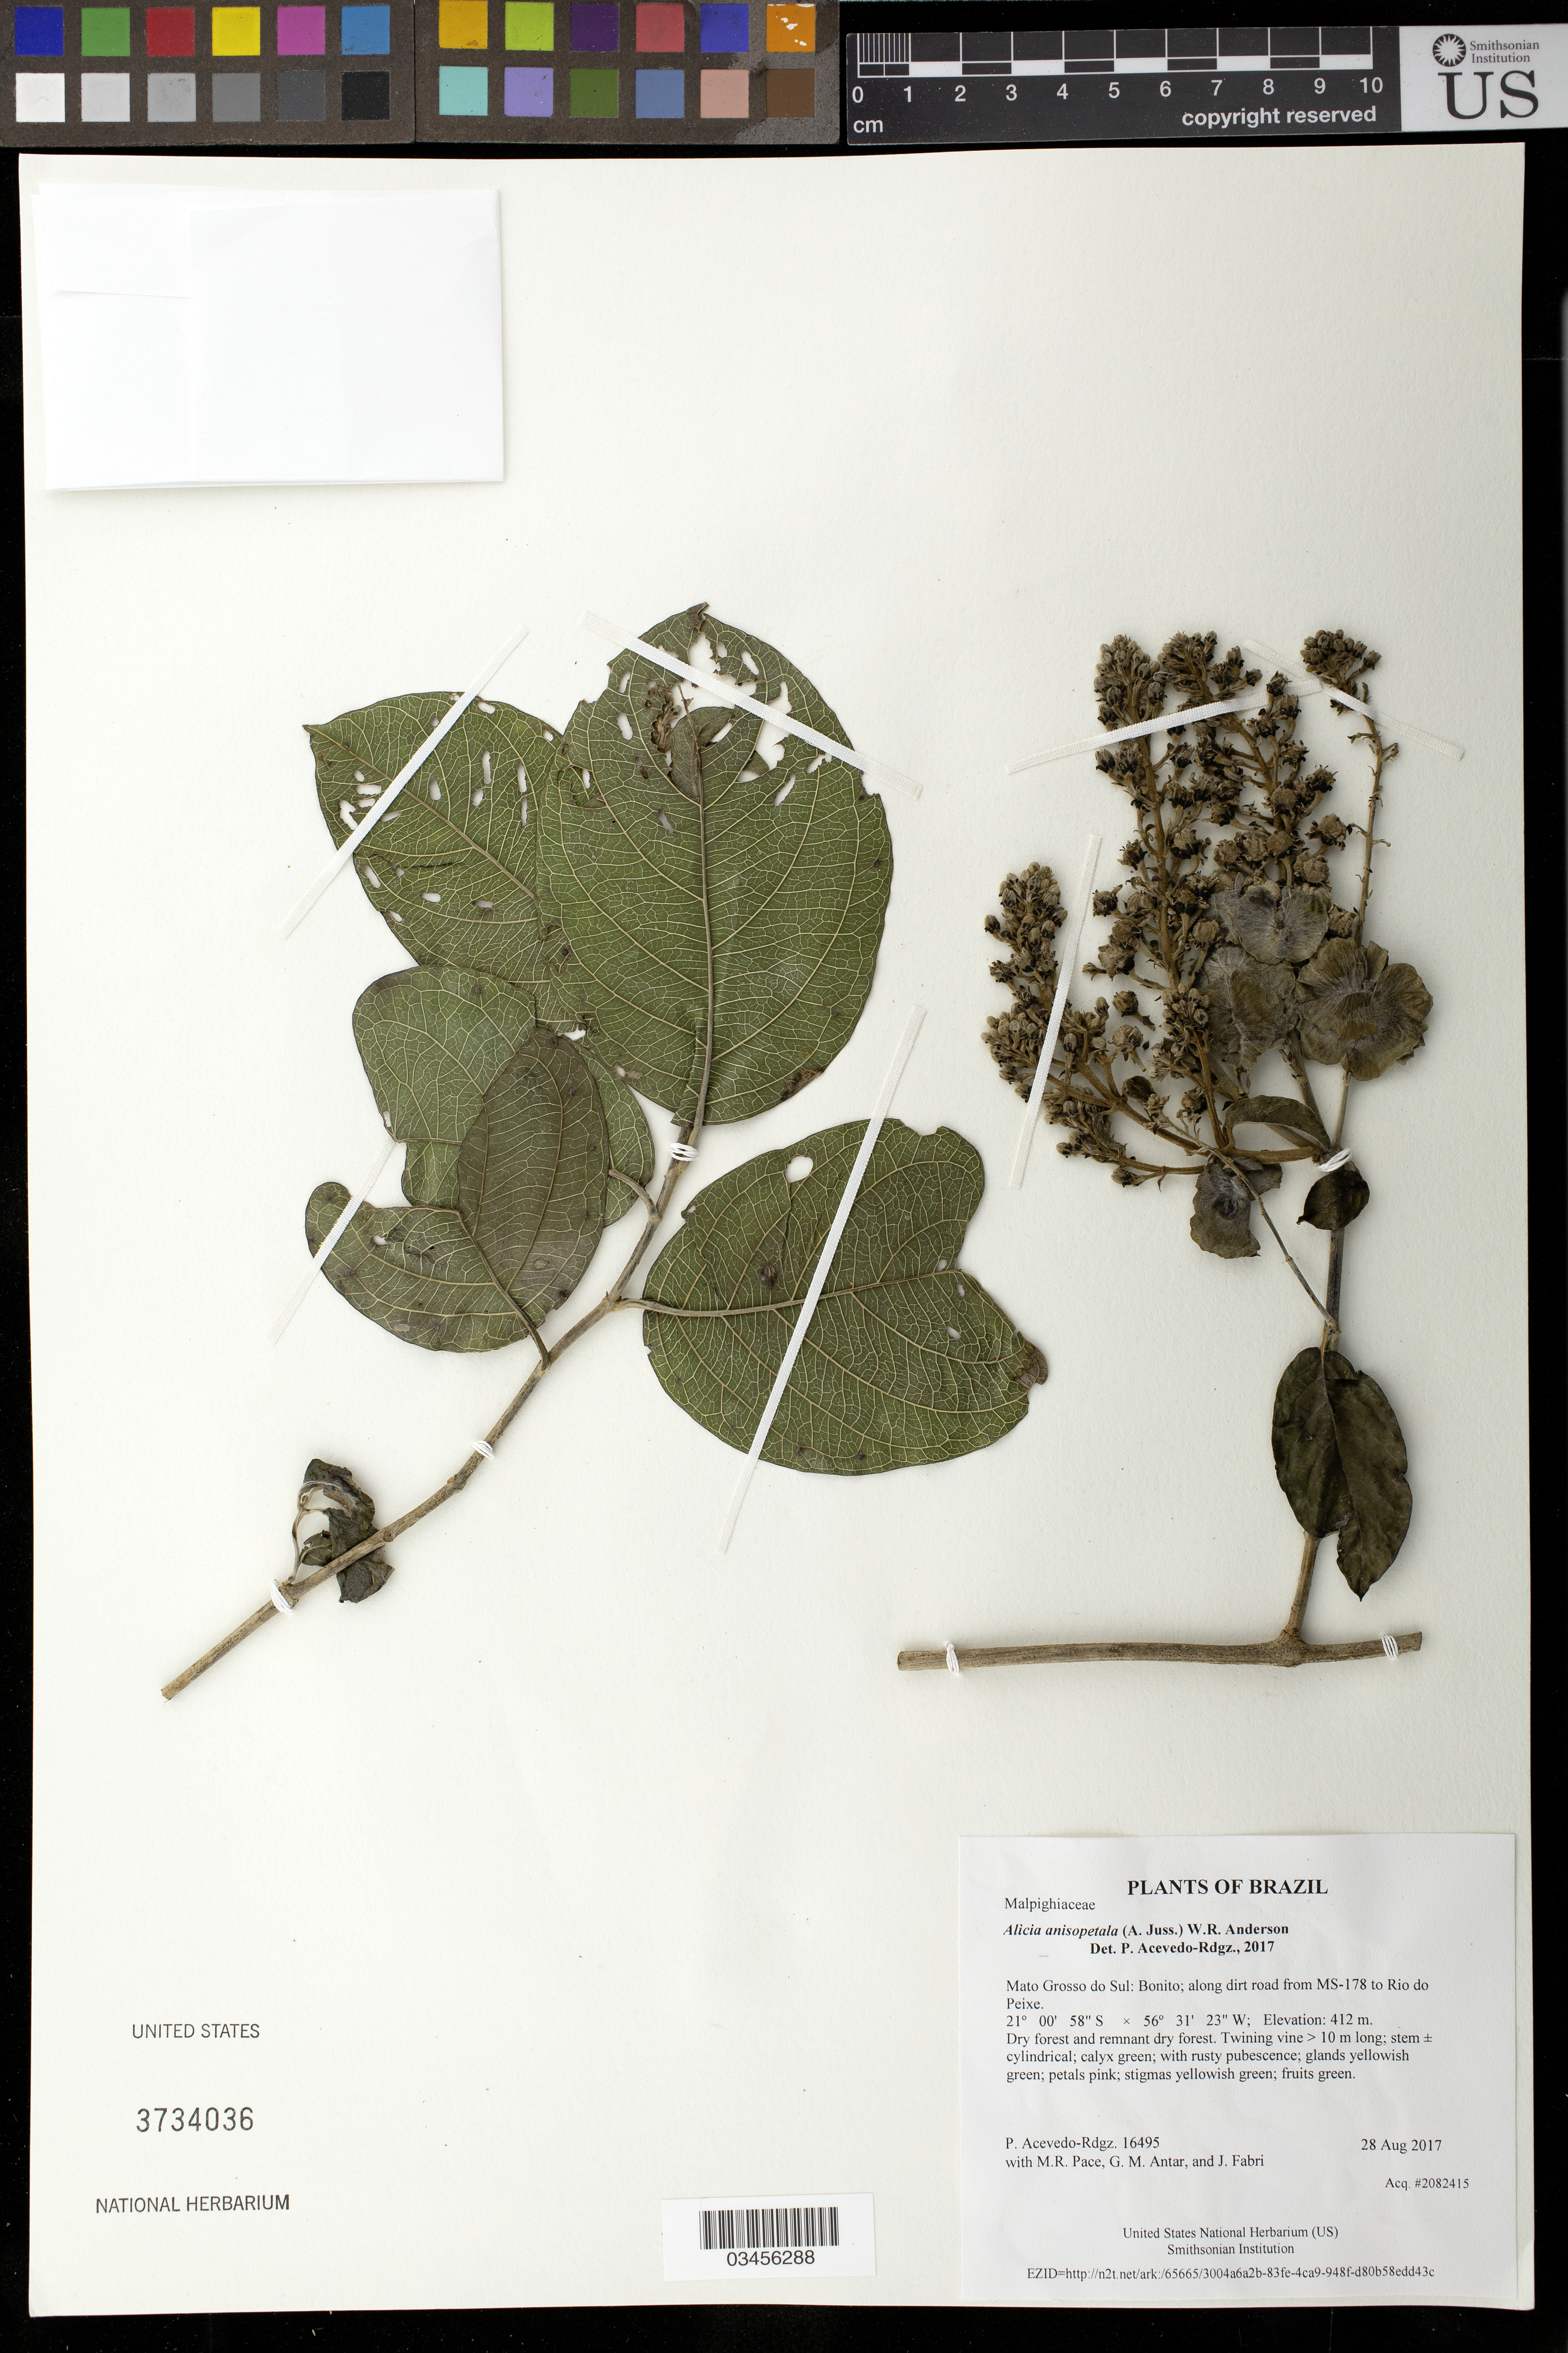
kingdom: Plantae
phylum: Tracheophyta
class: Magnoliopsida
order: Malpighiales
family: Malpighiaceae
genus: Alicia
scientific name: Alicia anisopetala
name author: (A. Juss.) W.R. Anderson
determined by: Acevedo-Rodríguez, P., (BOT), Smithsonian Institution - National Museum of Natural History (UNITED STATES)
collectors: P. Acevedo-Rodr., M. R. Pace, G. M. Antar & J. Fabri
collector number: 16495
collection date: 2017-08-28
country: Brazil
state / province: Mato Grosso do Sul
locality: Bonito; along dirt road from MS-178 to Rio do Peixe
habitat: Dry forest and remnant dry forest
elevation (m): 412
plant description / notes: US, MO, NY, K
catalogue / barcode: US 3734036